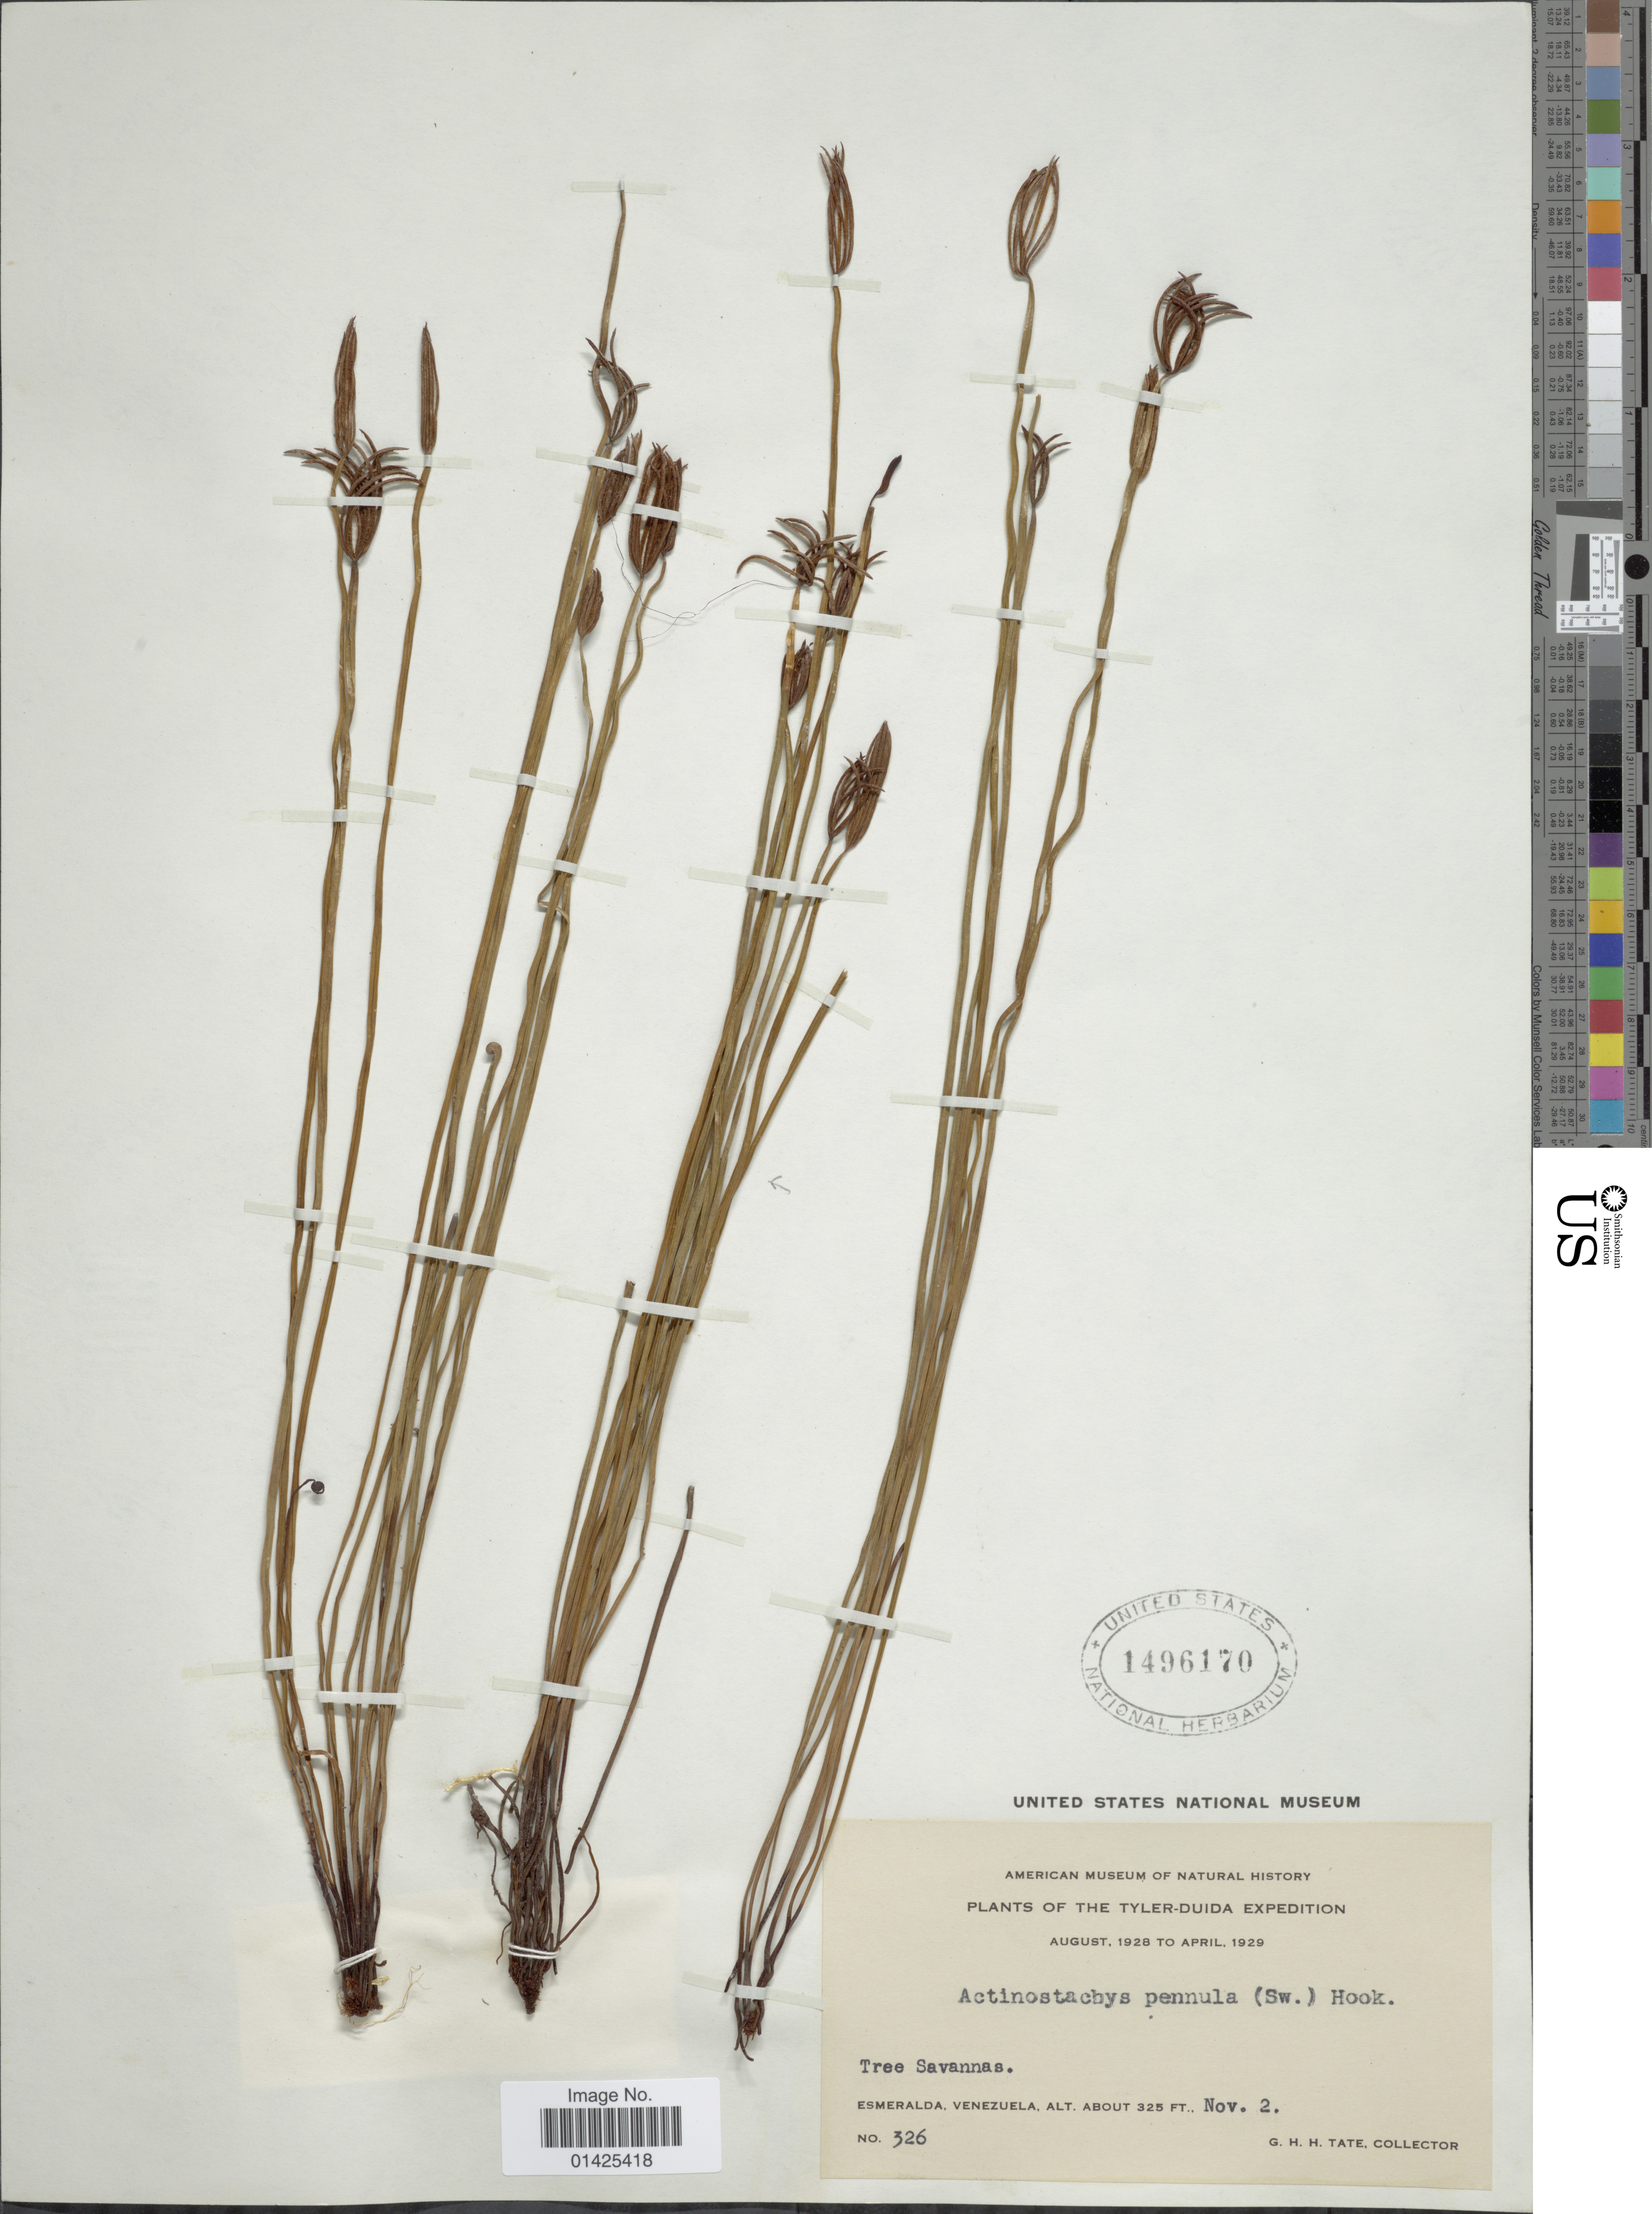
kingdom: Plantae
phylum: Tracheophyta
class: Polypodiopsida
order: Schizaeales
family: Schizaeaceae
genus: Actinostachys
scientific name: Actinostachys pennula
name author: (Sw.) Hook.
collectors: G. H. H.Tate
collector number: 326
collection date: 1928-11-02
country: Venezuela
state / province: Esmeraldas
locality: Tree Savannas.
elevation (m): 99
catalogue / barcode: US 1496170